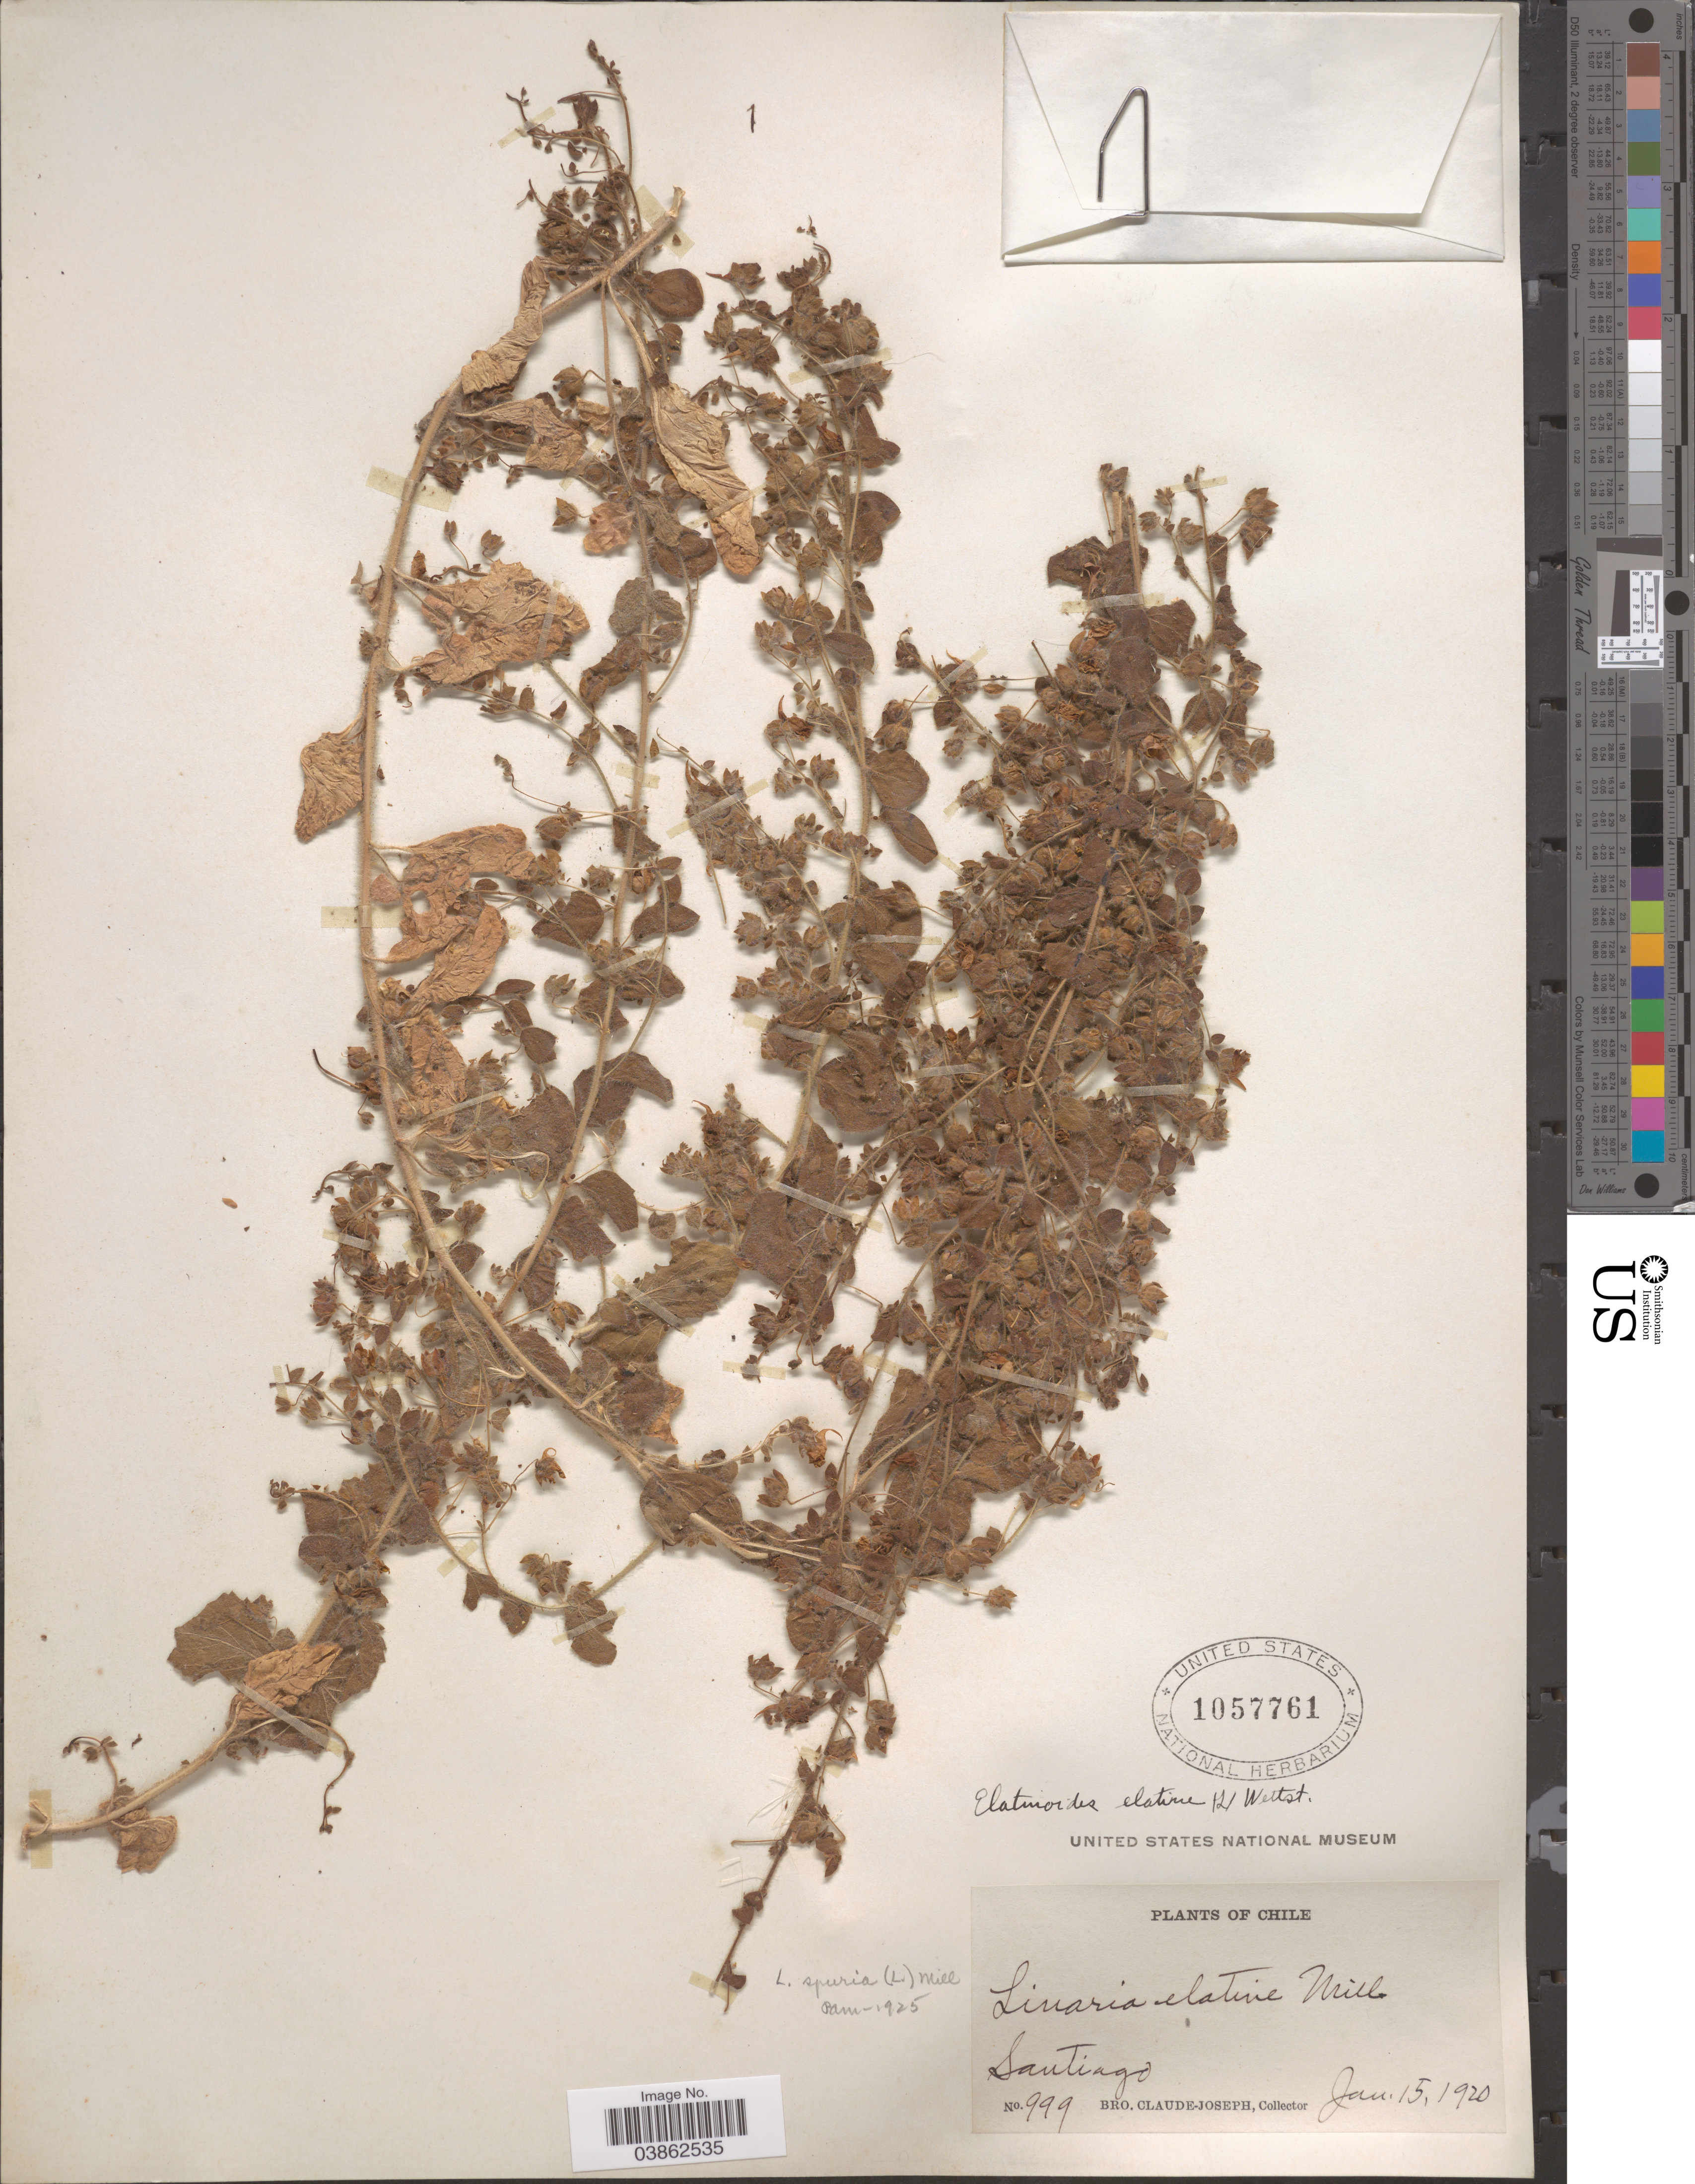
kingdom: Plantae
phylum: Tracheophyta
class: Magnoliopsida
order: Lamiales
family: Plantaginaceae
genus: Elatinoides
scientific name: Elatinoides elatine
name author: (L.) Wettst.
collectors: Bro. Claude-Joseph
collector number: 999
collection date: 1920-01-15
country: Chile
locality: Santiago.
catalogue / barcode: US 1057761